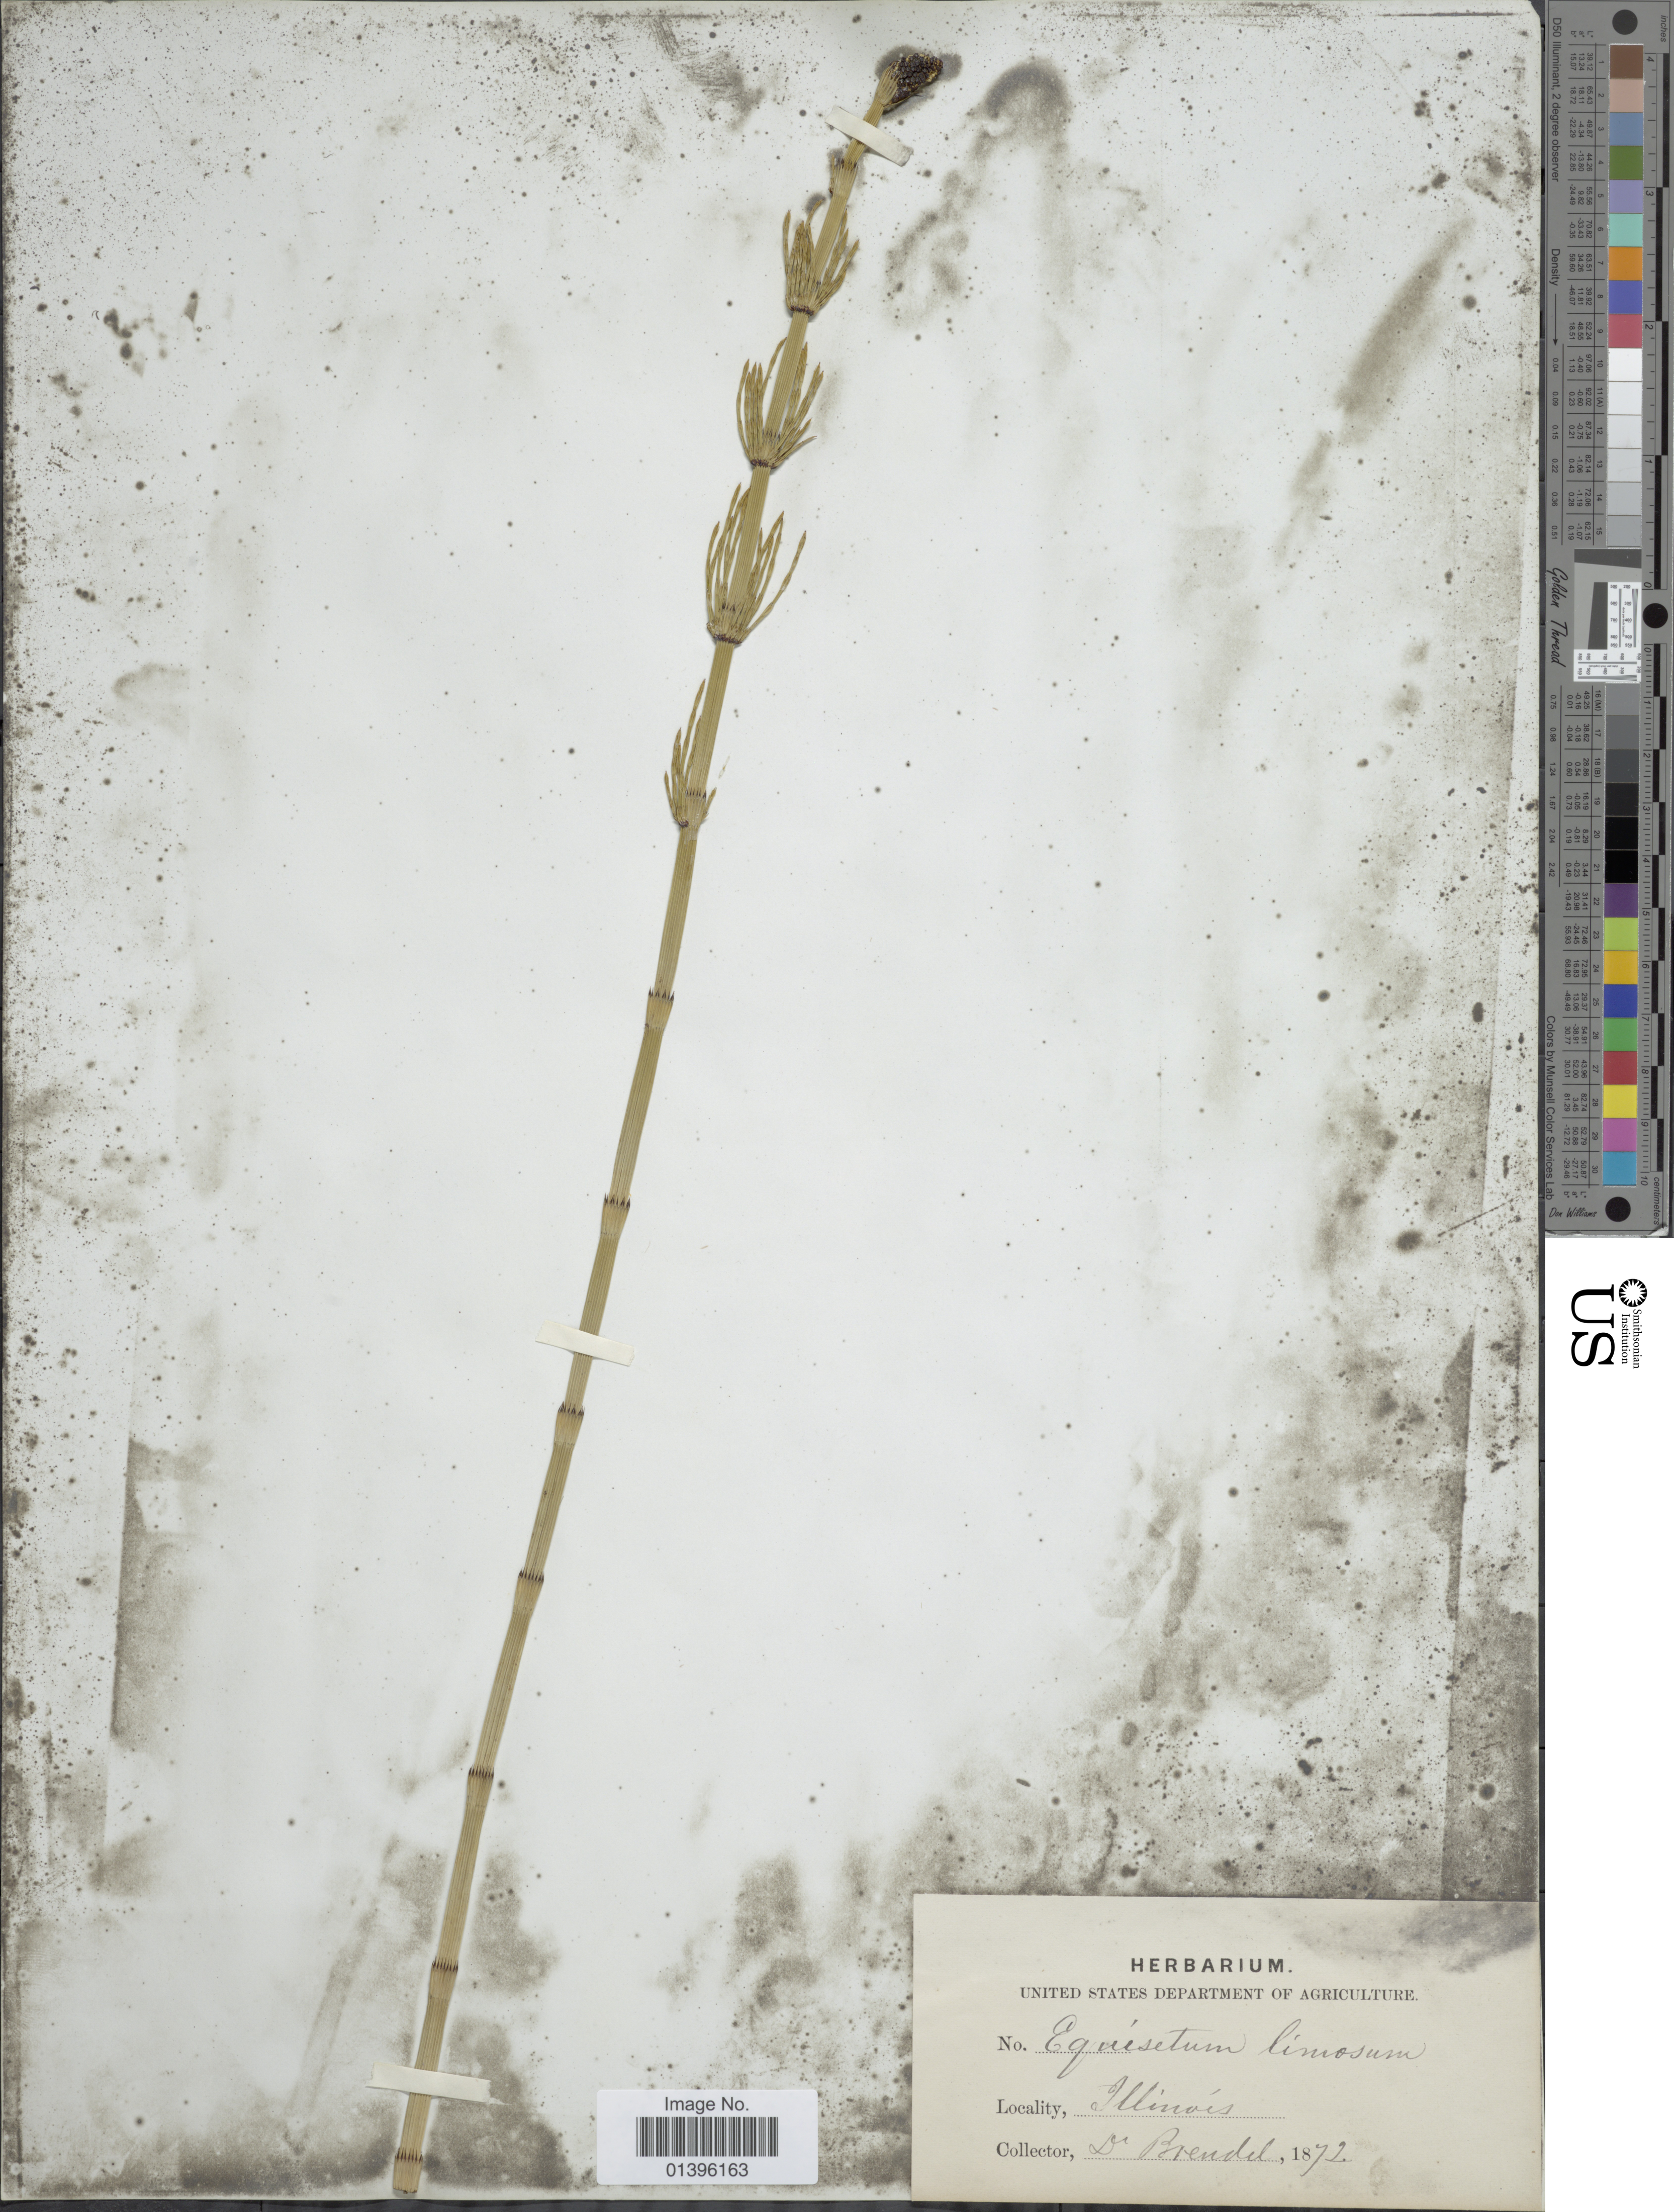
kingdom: Plantae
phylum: Tracheophyta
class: Polypodiopsida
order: Equisetales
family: Equisetaceae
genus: Equisetum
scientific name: Equisetum fluviatile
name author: L.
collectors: -. Brendel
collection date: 1872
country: United States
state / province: Illinois